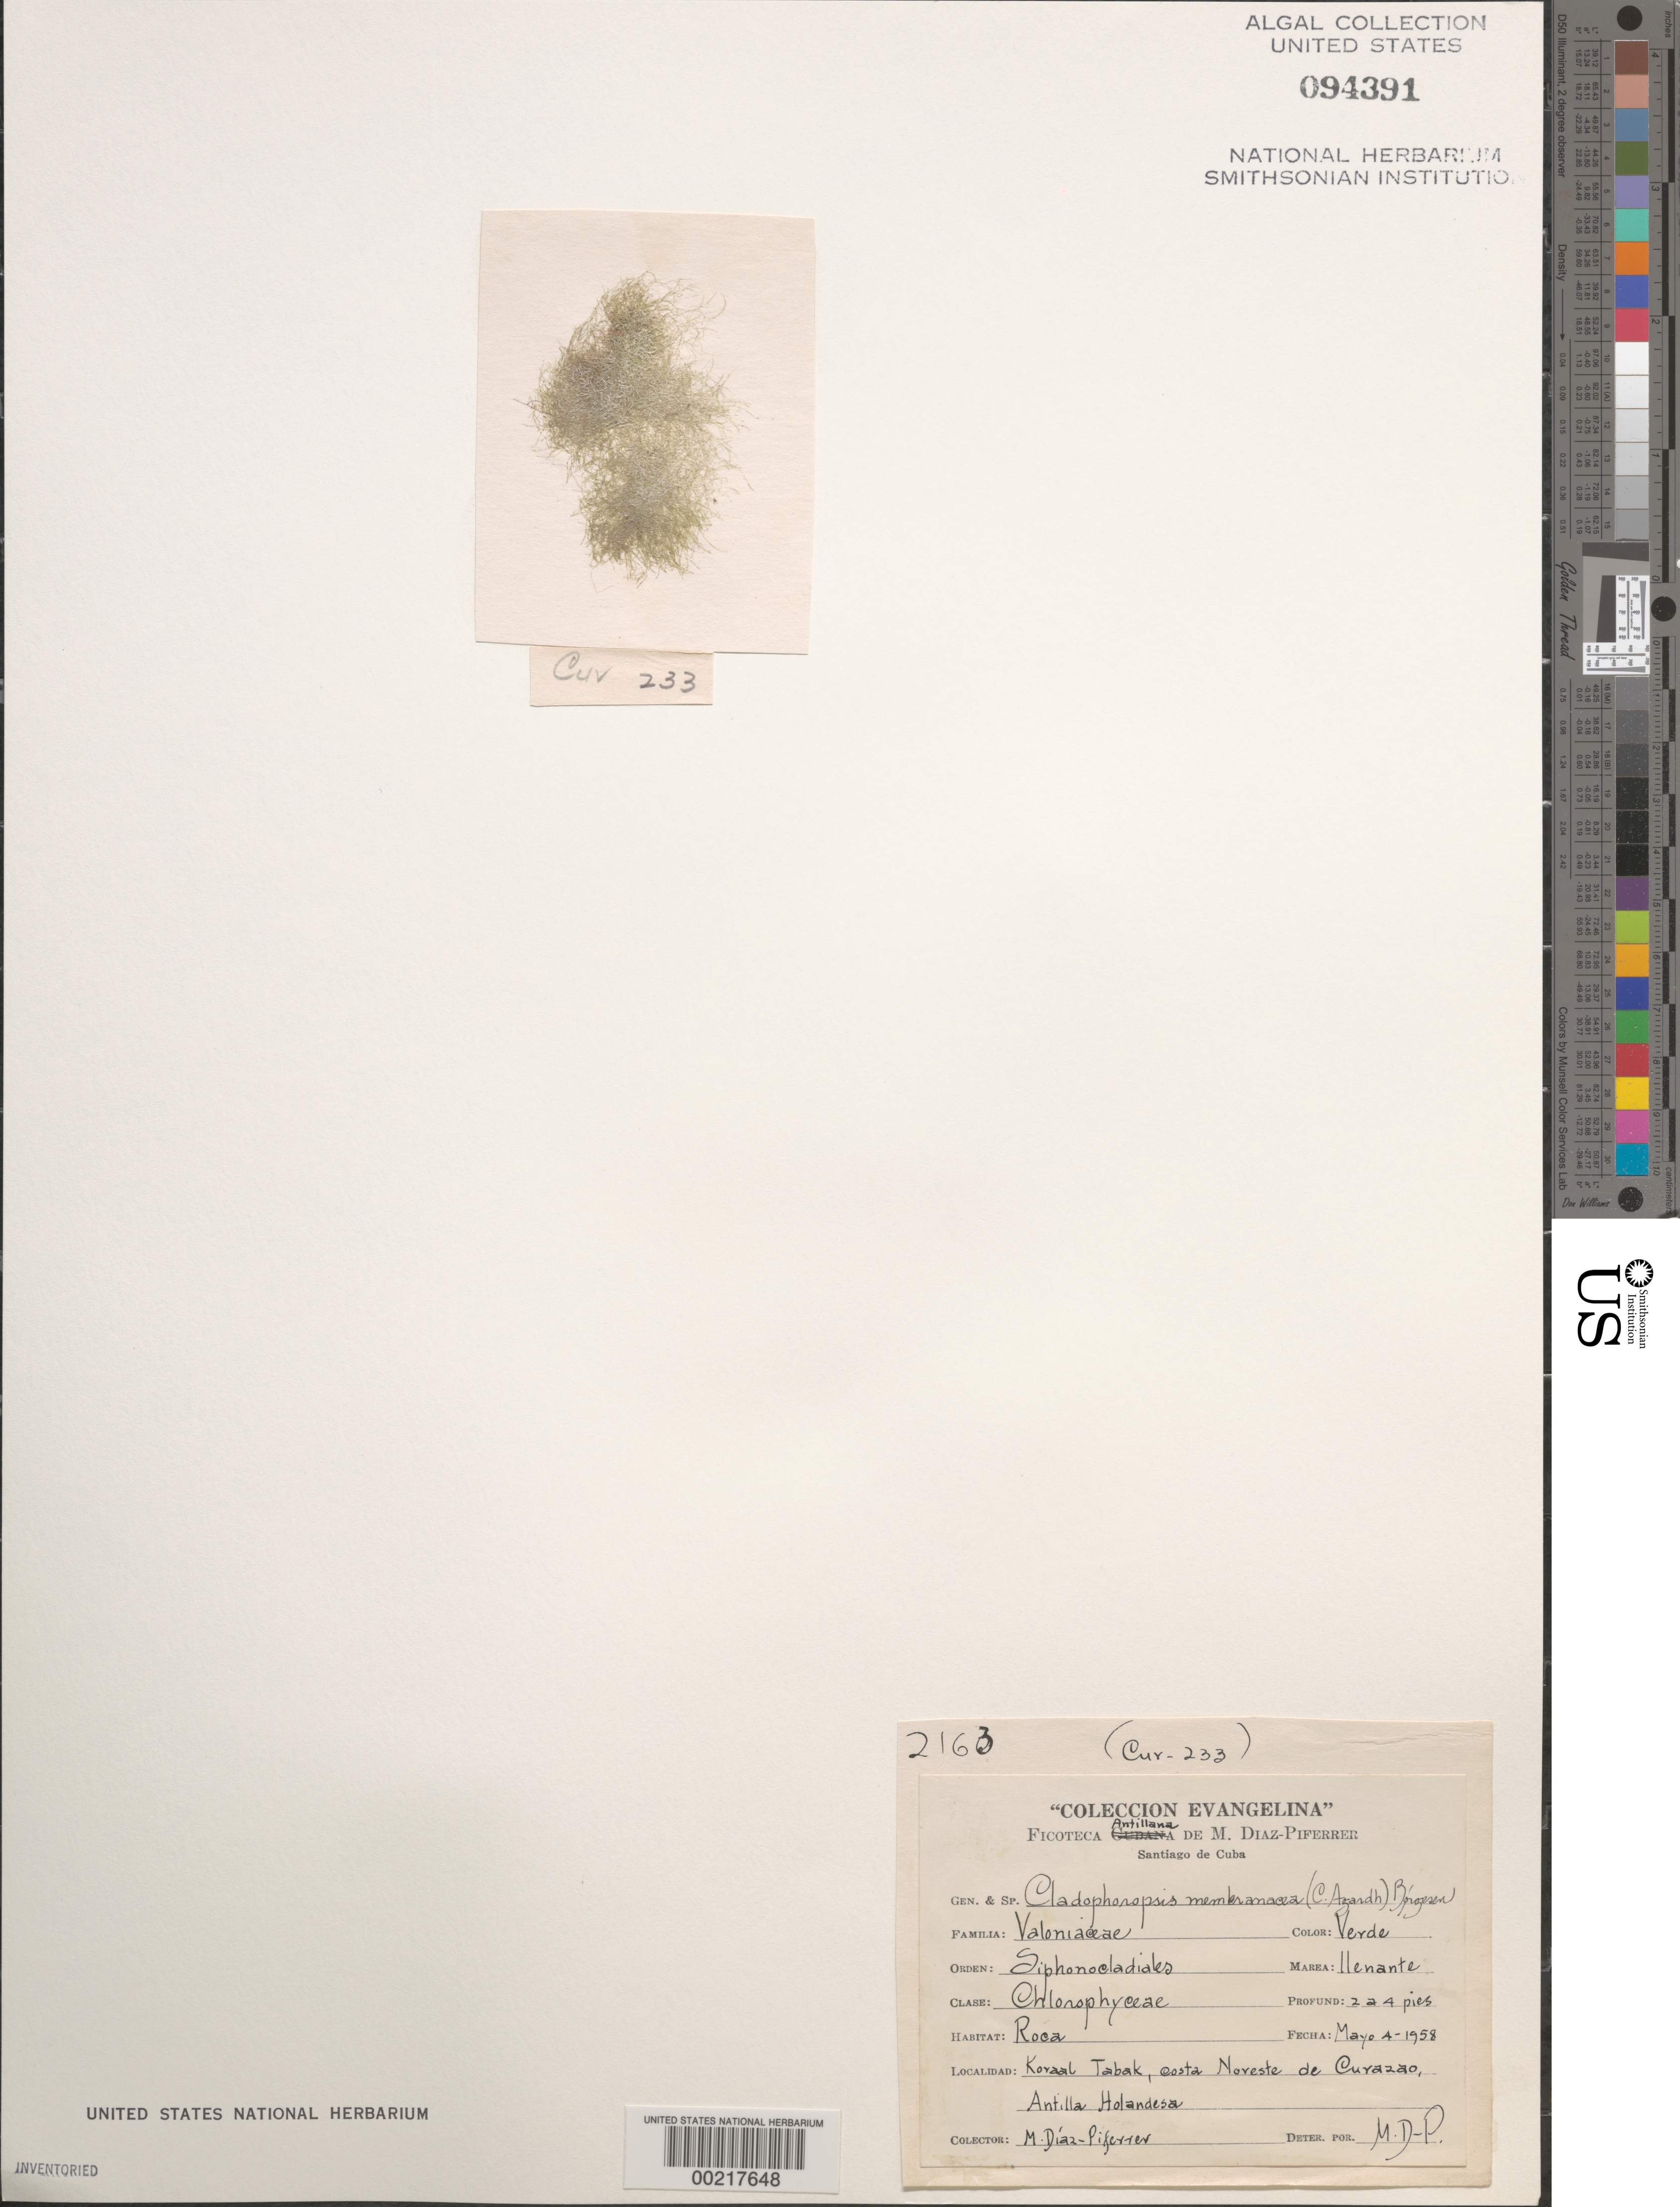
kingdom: Plantae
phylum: Chlorophyta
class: Ulvophyceae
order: Siphonocladales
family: Boodleaceae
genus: Cladophoropsis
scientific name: Cladophoropsis membranacea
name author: (Hofman-Bang) Børgesen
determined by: Diaz-Piferrer, M.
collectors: M. Diaz-Piferrer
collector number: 2163 & CUR. 233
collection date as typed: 04 May 1958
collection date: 1958-05-04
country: Curaçao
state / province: ABC Islands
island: Curaçao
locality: Koraal Tabak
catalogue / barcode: US 94391